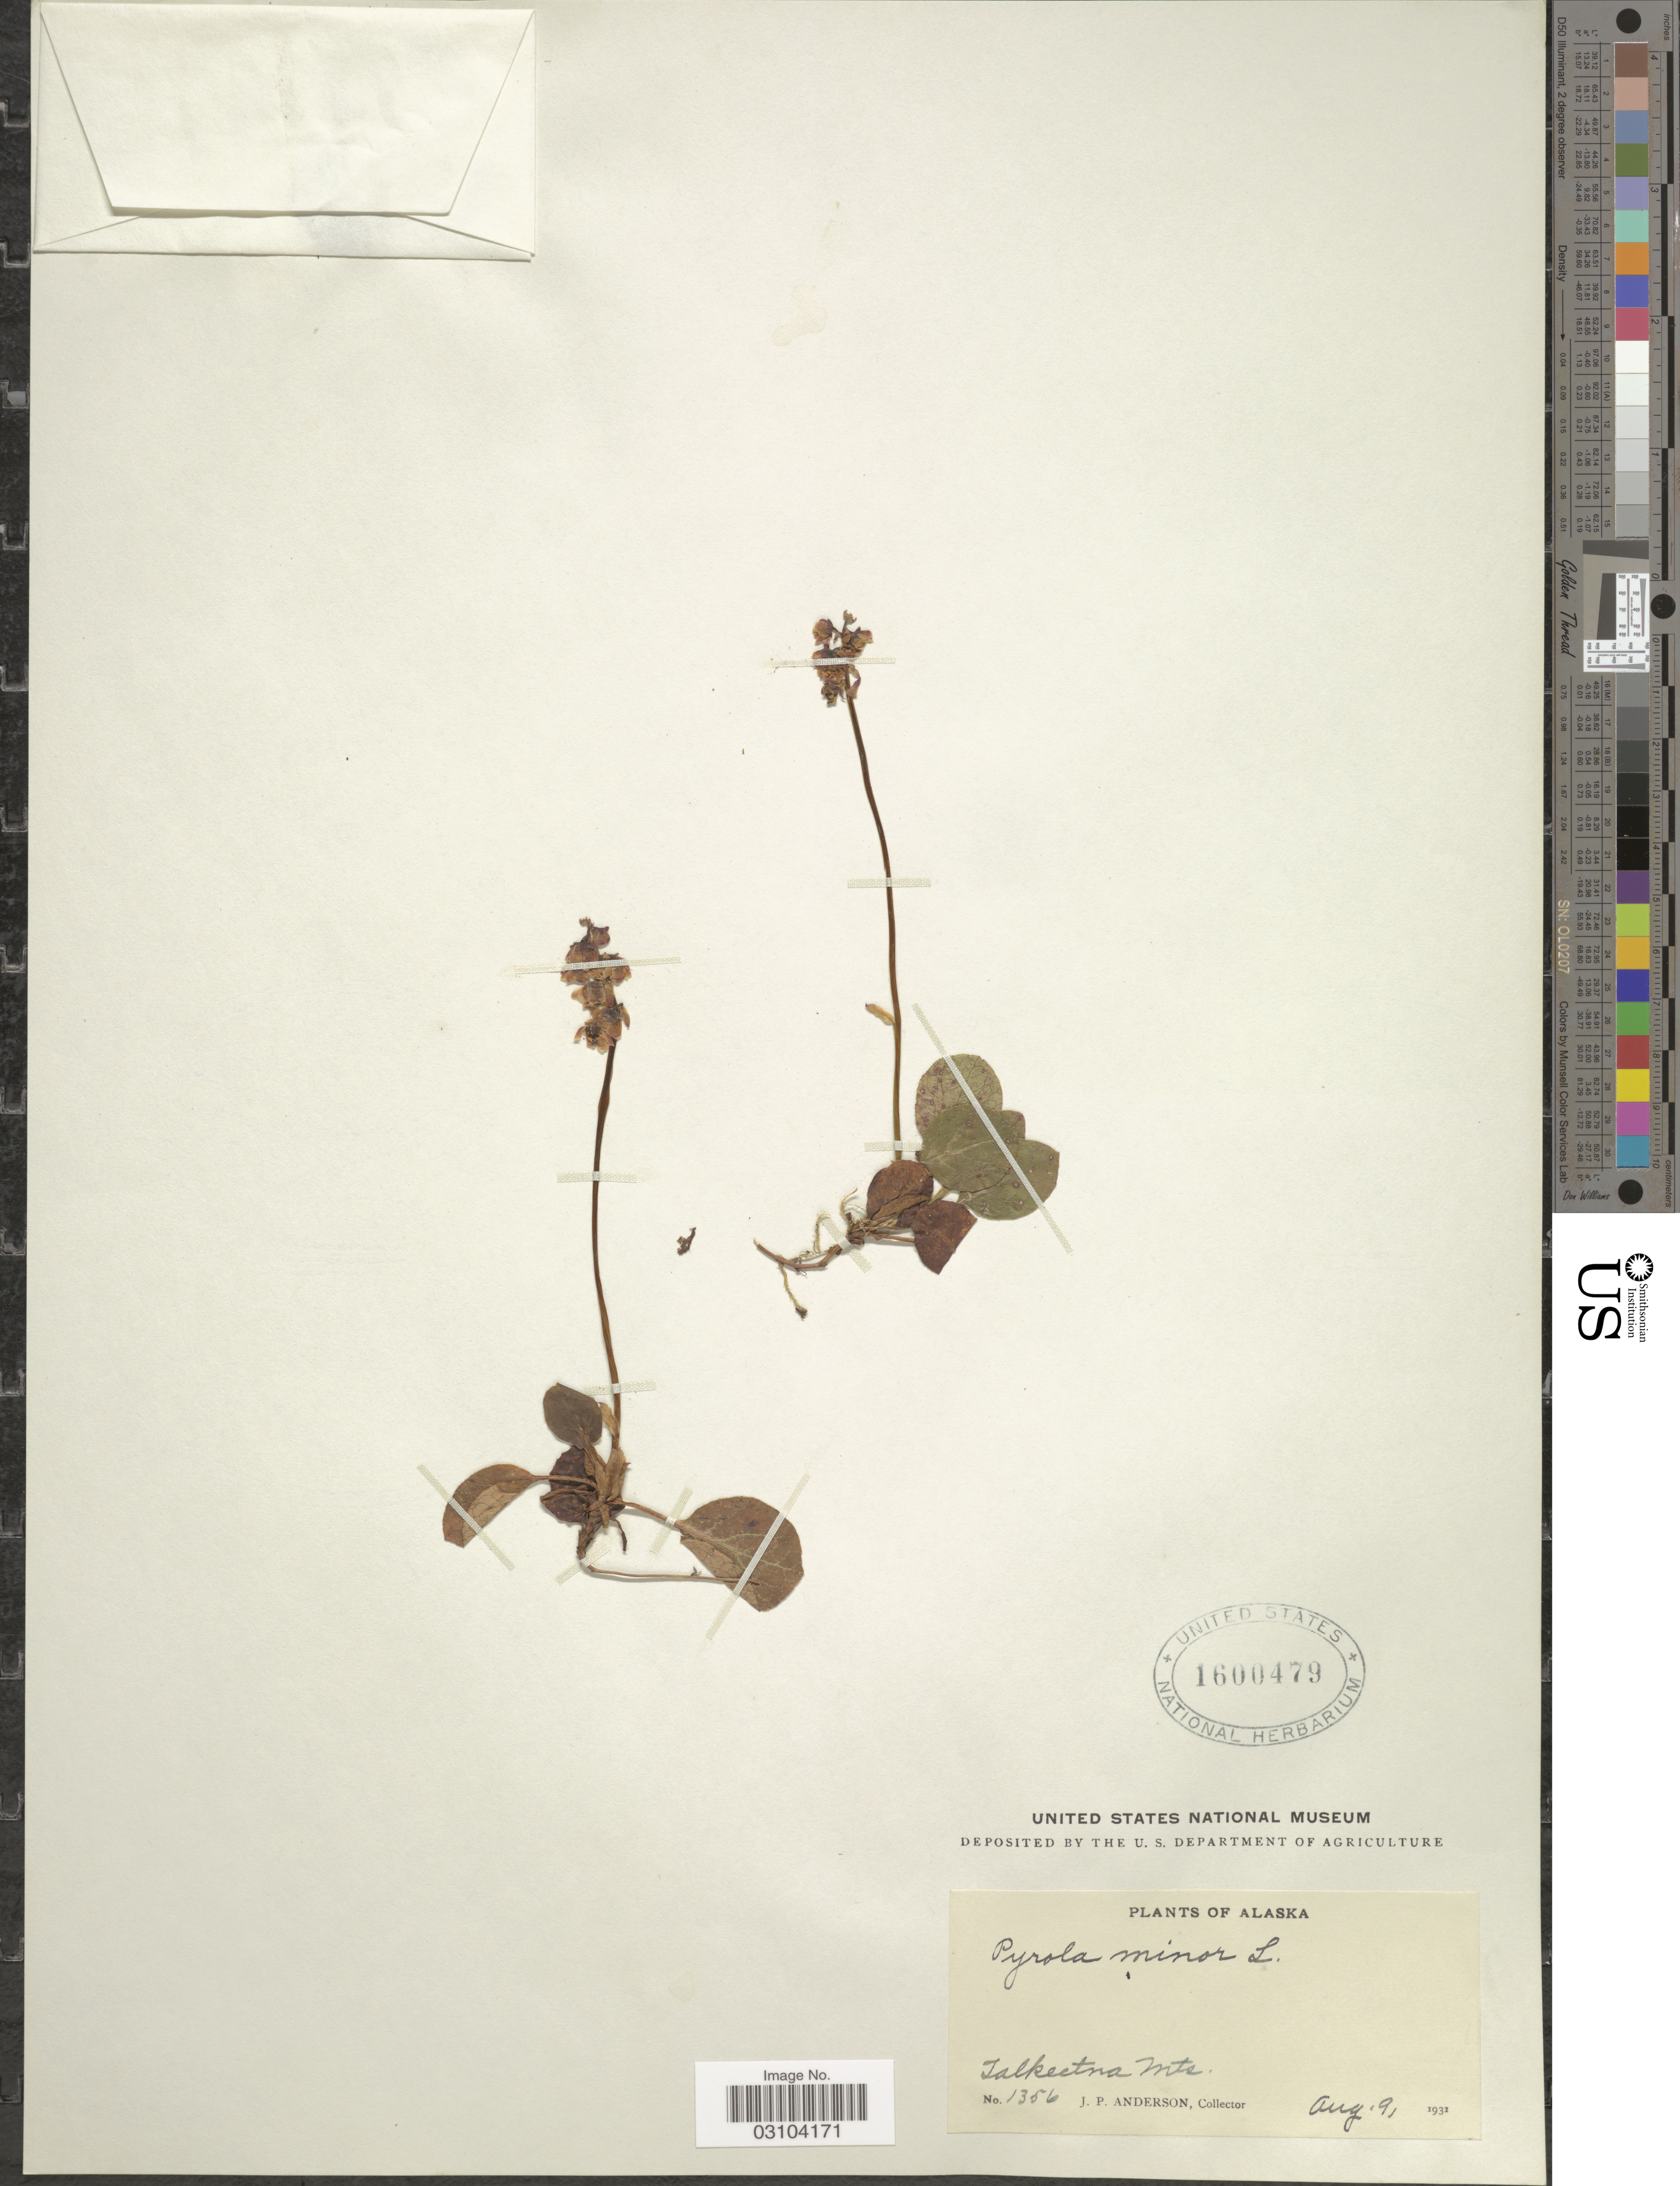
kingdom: Plantae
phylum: Tracheophyta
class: Magnoliopsida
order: Ericales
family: Ericaceae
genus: Pyrola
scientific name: Pyrola minor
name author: L.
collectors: J. P. Anderson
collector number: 1356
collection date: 1931-08-09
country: United States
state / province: Alaska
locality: Talkeetna Mts.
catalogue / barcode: US 1600479